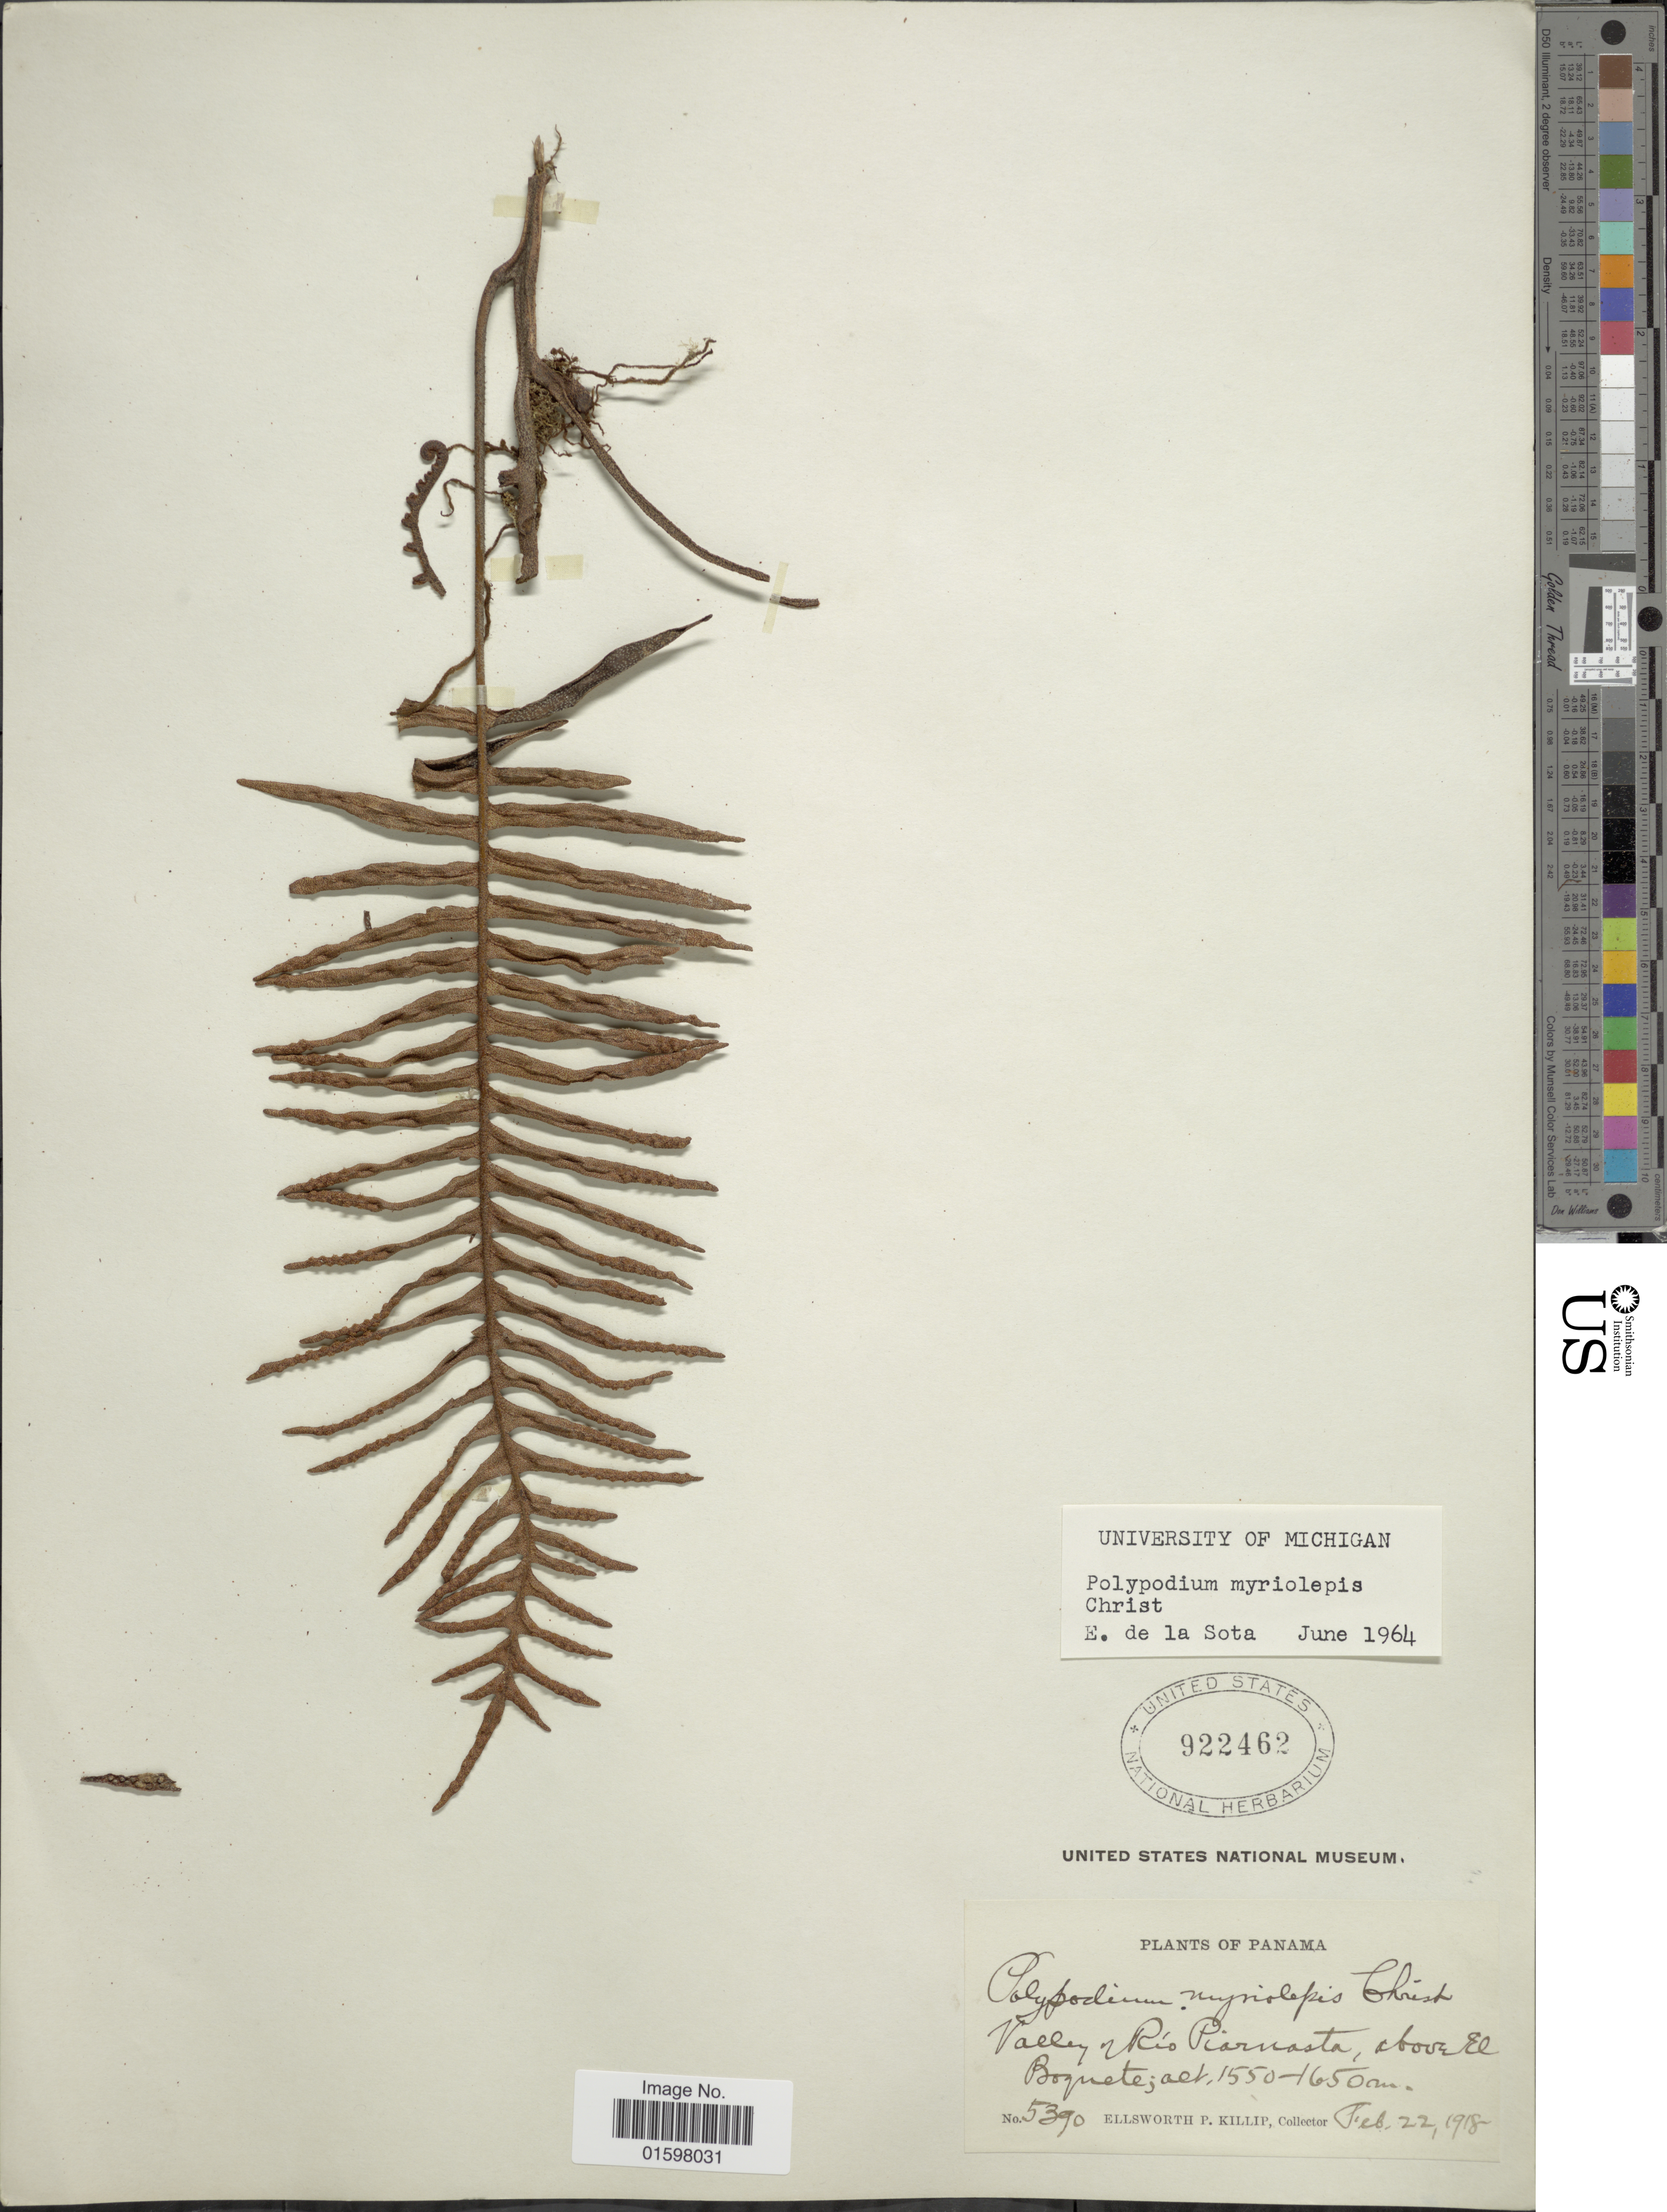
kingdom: Plantae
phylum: Tracheophyta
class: Polypodiopsida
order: Polypodiales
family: Polypodiaceae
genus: Pleopeltis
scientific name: Pleopeltis myriolepis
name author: (Christ) A.R. Sm. & Tejero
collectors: E. P. Killip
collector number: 5390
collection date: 1918-02-22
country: Panama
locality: Valley of Río Piarnasta, above El Boquete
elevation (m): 1550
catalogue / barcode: US 922462